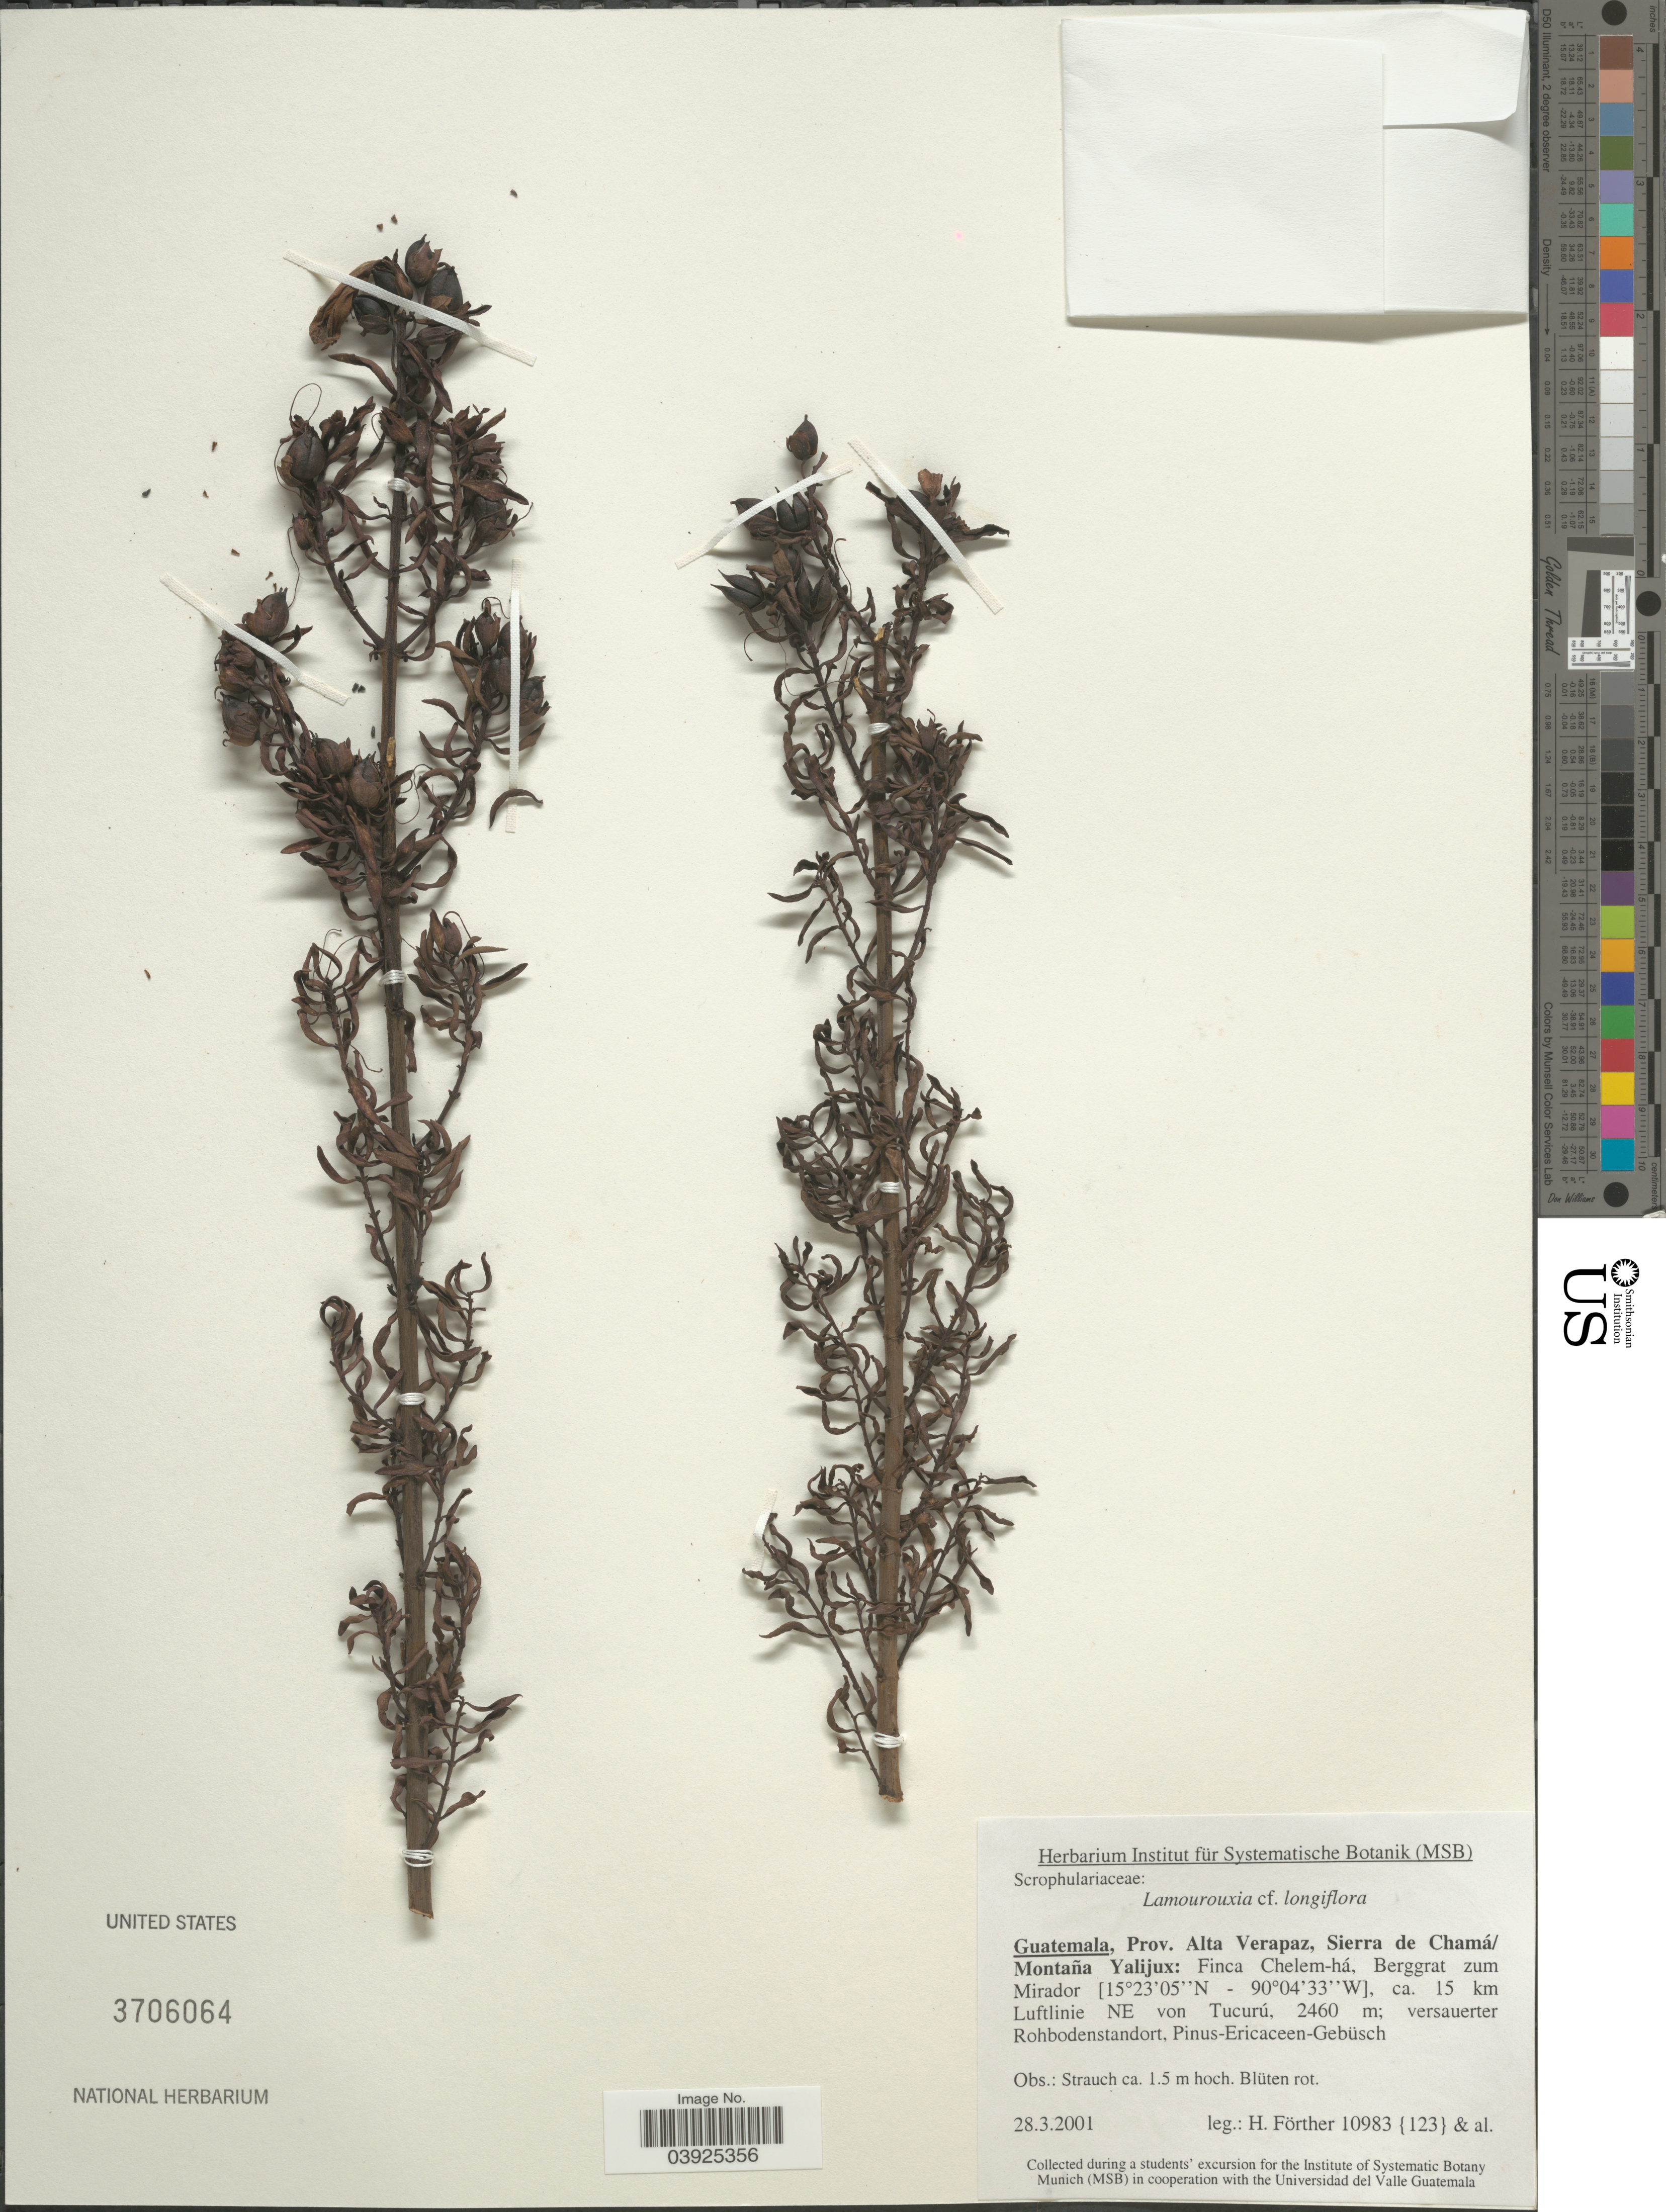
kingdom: Plantae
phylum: Tracheophyta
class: Magnoliopsida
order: Lamiales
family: Orobanchaceae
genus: Lamourouxia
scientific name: Lamourouxia longiflora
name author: (Benth.) L.O. Williams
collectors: H. Förther & et al.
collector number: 10983{123}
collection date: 2001-03-28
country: Guatemala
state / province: Alta Verapaz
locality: Sierra de Chamá/ Montaña Yalijux: Finca Chelem-há, Berggrat zum Mirador, ca. 15 km Luftline NE von Tucurú.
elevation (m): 2460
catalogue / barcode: US 3706064